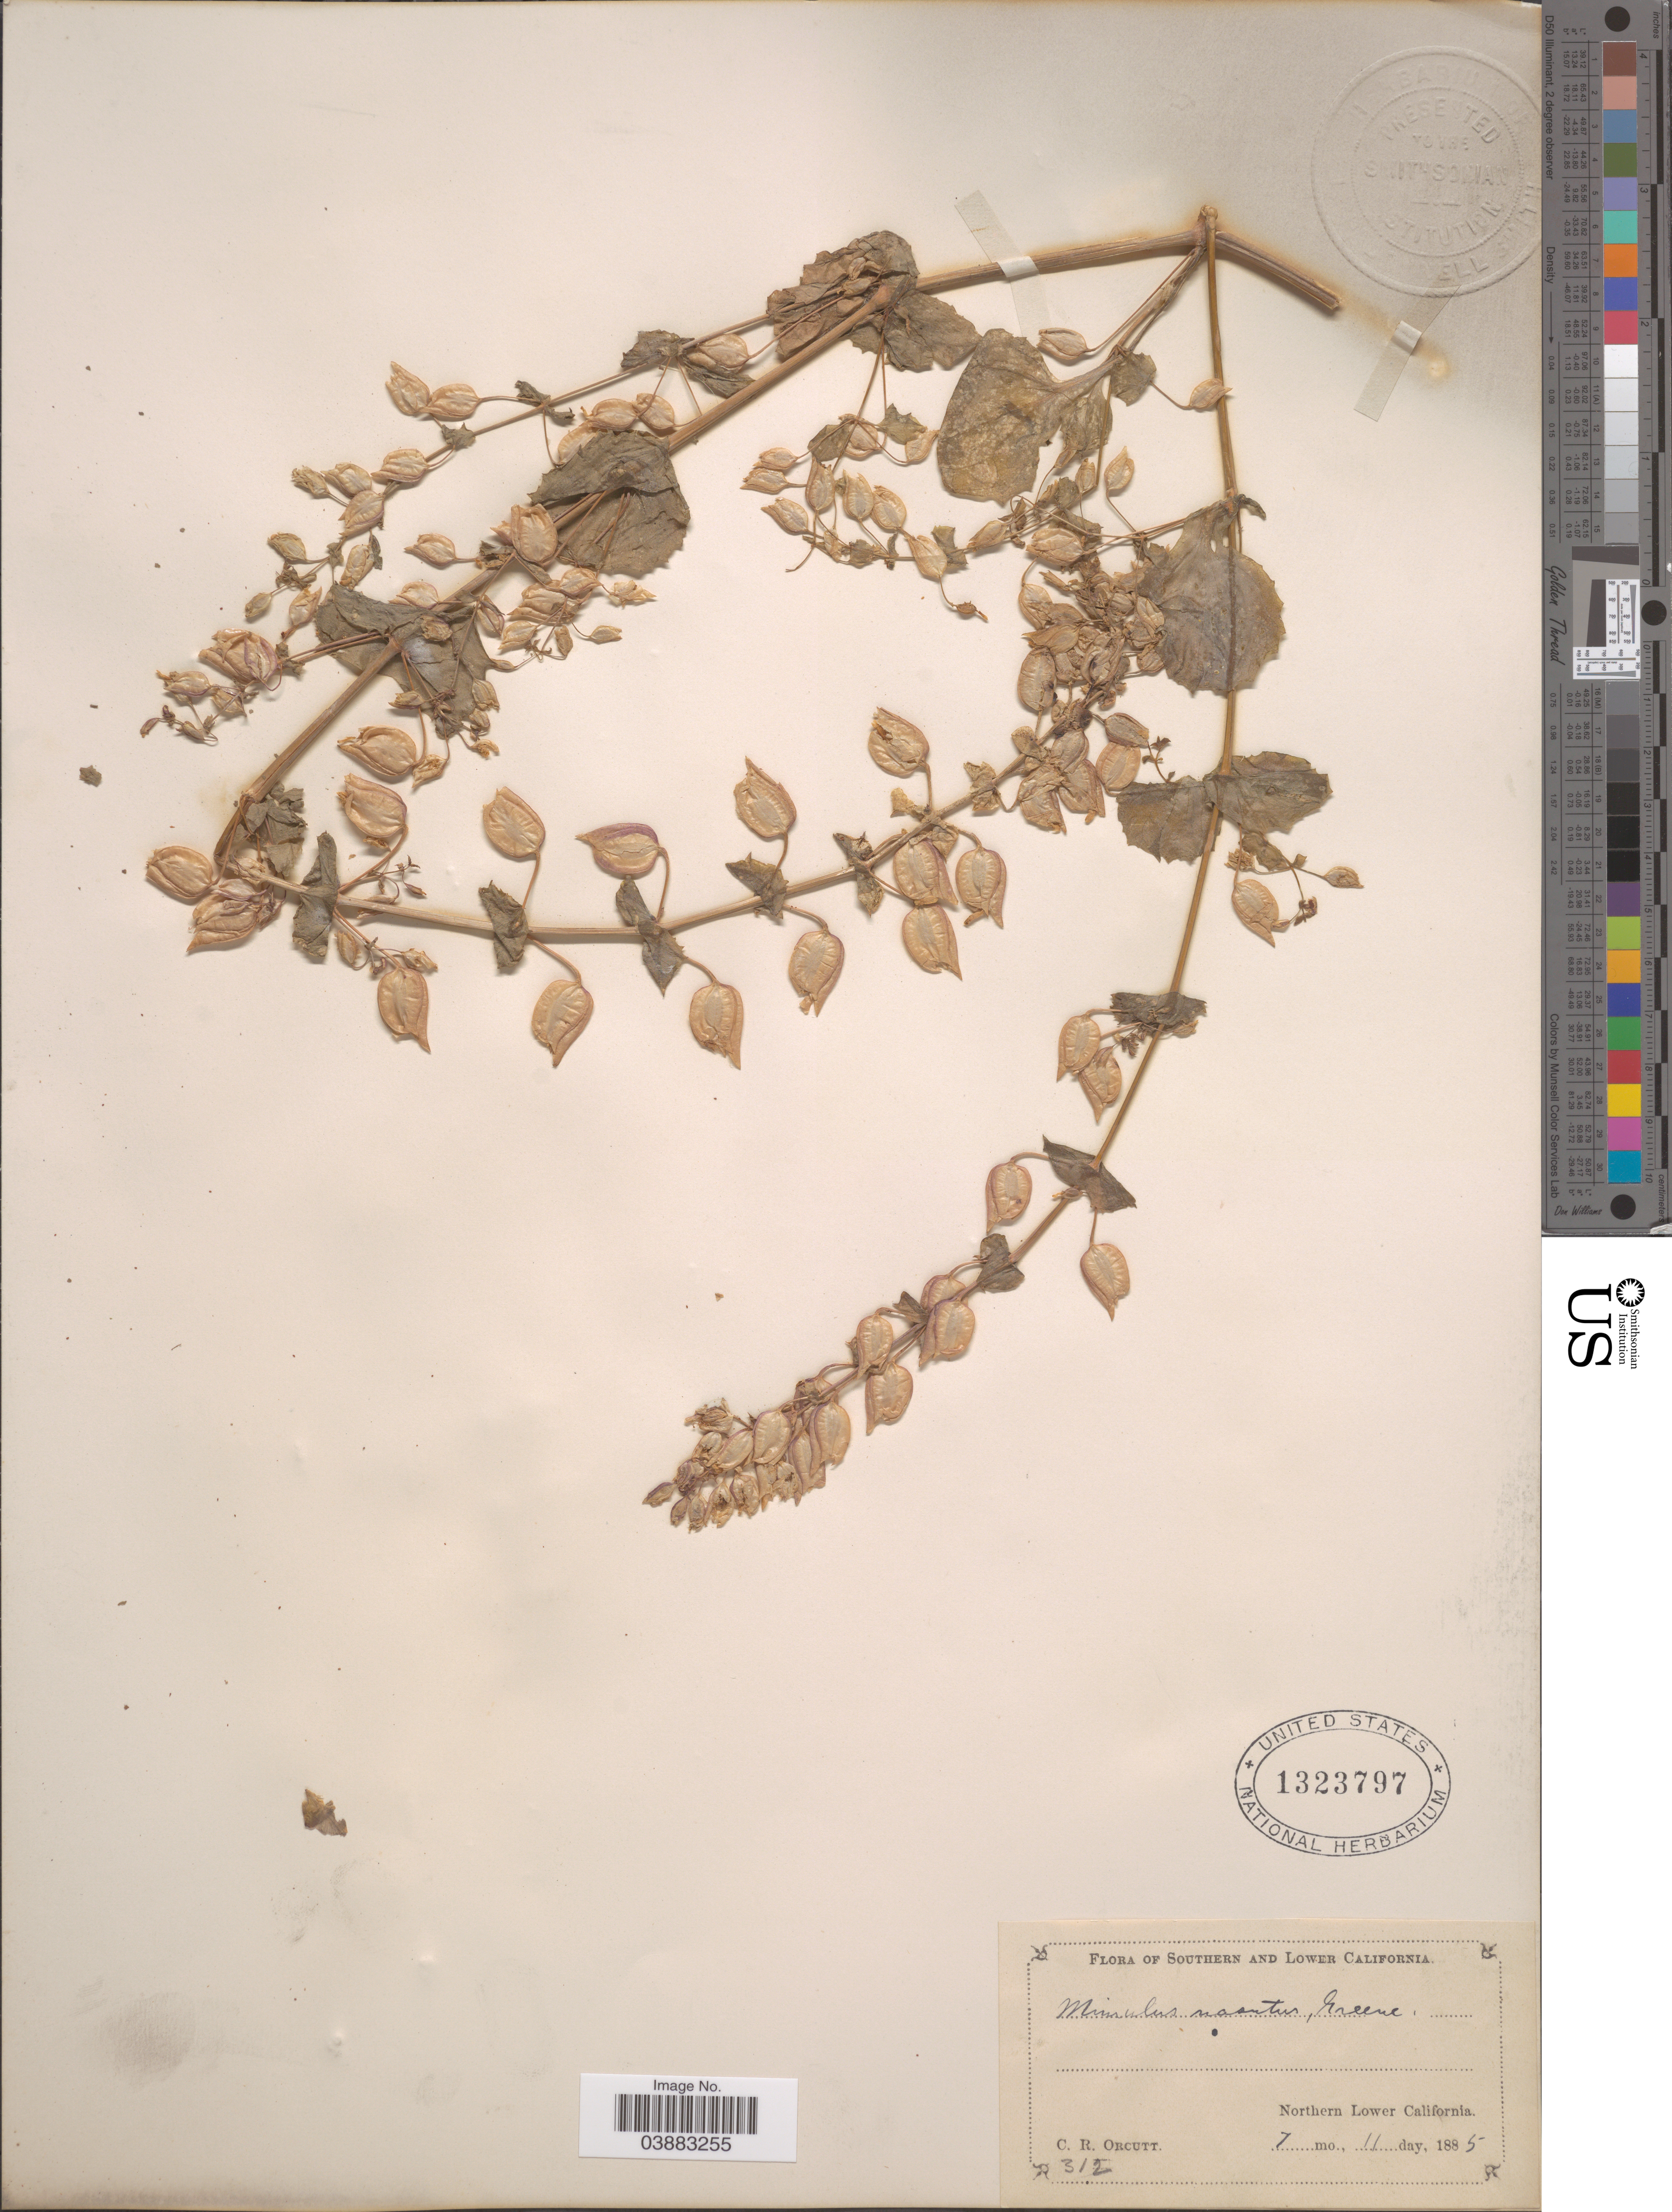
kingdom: Plantae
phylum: Tracheophyta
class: Magnoliopsida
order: Lamiales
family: Phrymaceae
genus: Mimulus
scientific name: Mimulus nasutus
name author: Greene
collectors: C. R. Orcutt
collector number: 312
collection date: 1885-07-11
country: United States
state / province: California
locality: Southern and Lower California. Northern Lower California.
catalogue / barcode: US 1323797